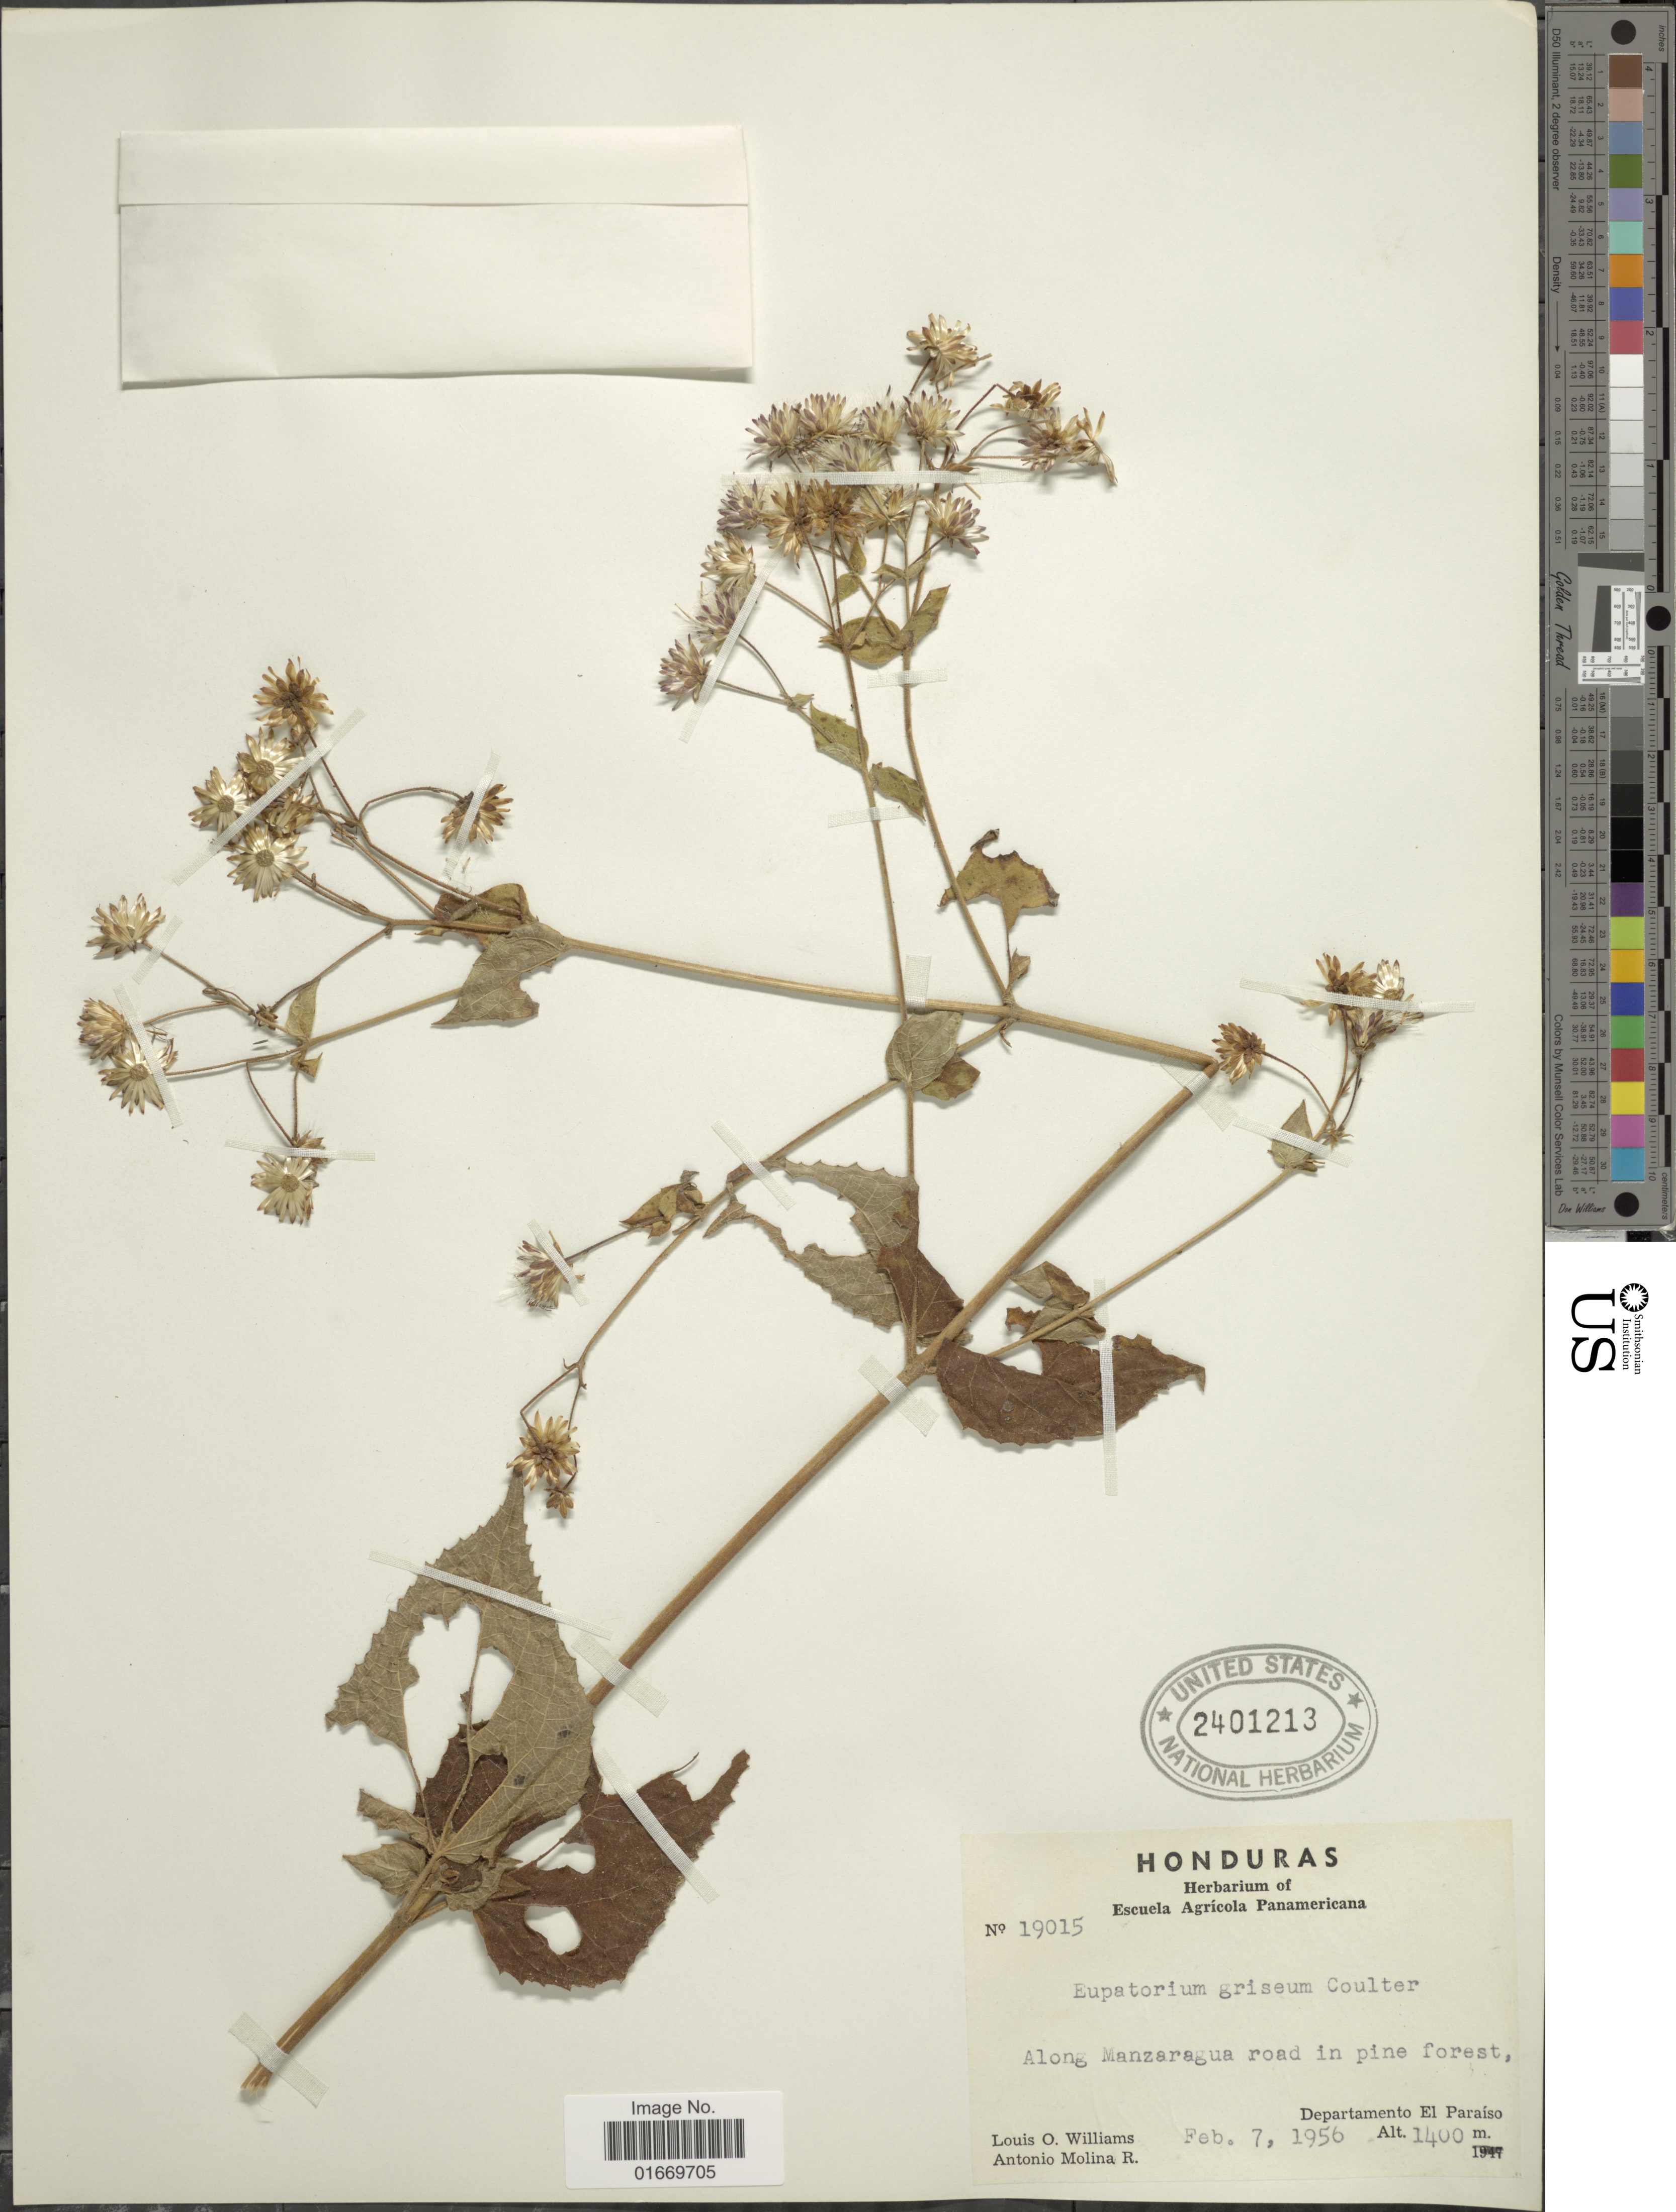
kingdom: Plantae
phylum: Tracheophyta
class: Magnoliopsida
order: Asterales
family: Asteraceae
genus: Peteravenia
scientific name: Peteravenia grisea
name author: (J.M. Coult.) R.M. King & H. Rob.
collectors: L. O. Williams & A. Molina R.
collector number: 1915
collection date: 1956-02-07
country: Honduras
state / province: El Paraíso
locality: Honduras. Along Manzaragua road in pine forest. Departamento El Paraiso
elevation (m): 1400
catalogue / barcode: US 2401213